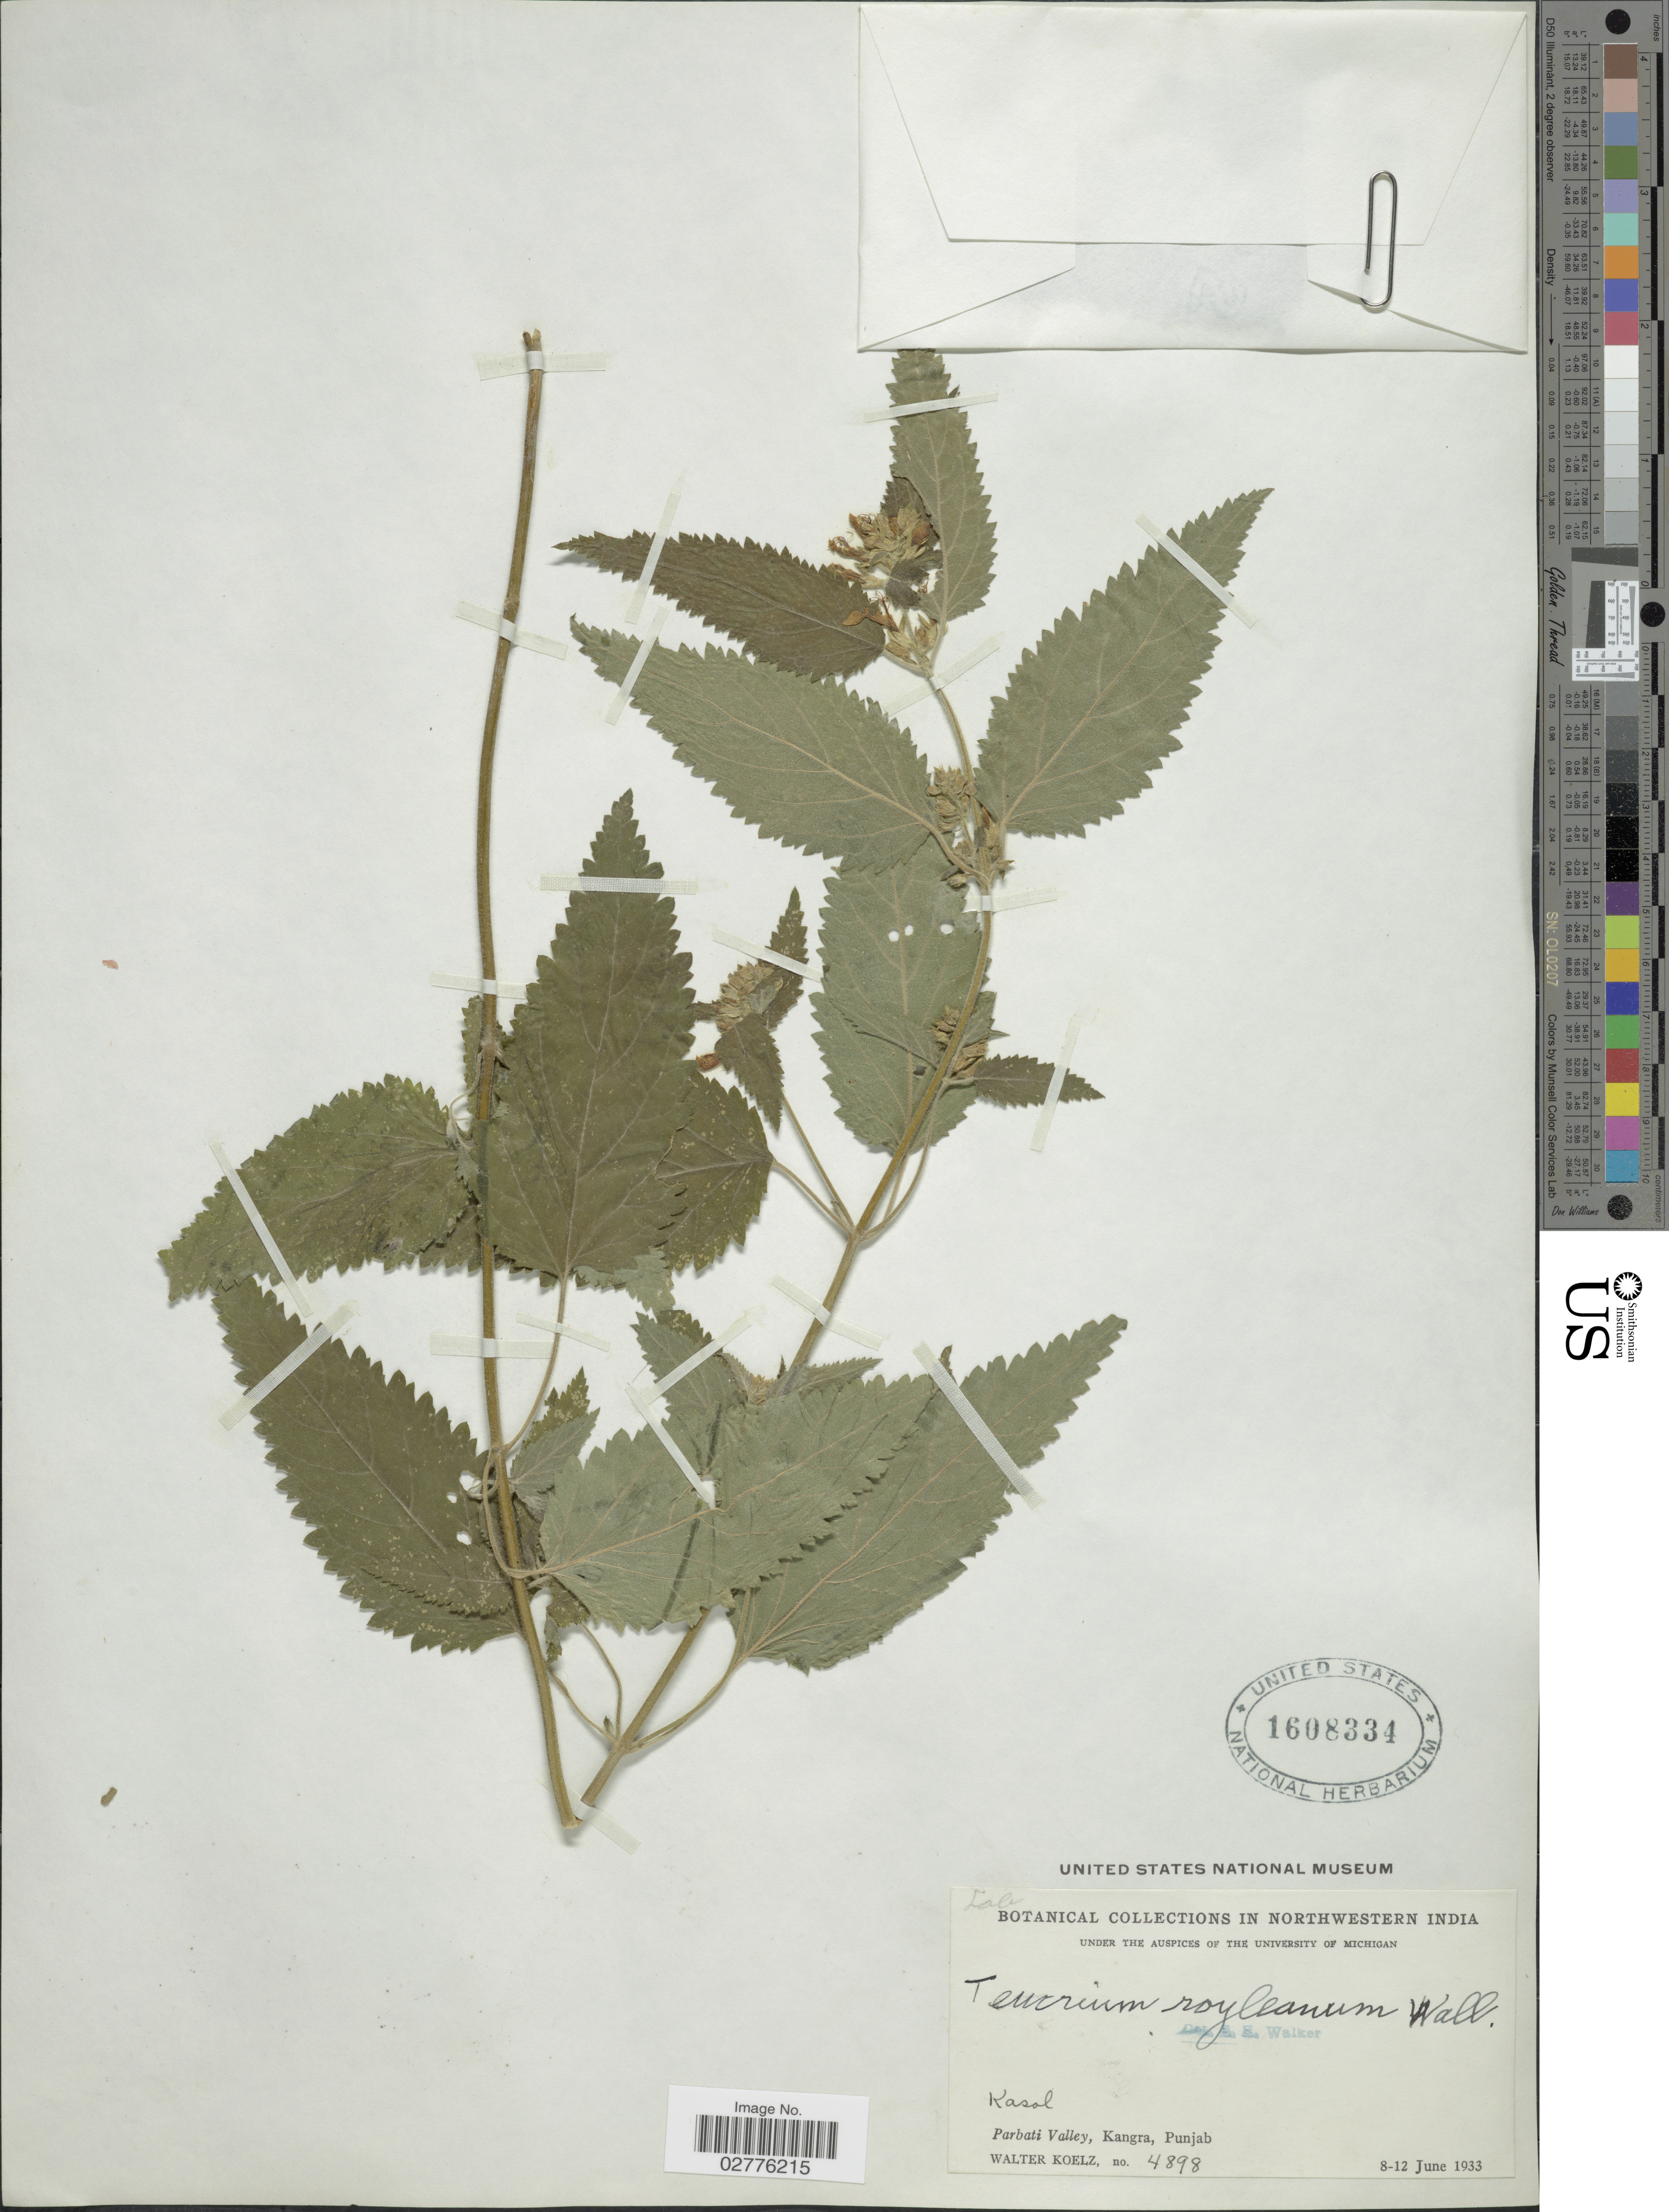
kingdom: Plantae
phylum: Tracheophyta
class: Magnoliopsida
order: Lamiales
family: Lamiaceae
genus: Teucrium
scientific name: Teucrium royleanum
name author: Wall. ex Benth.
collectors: W. N. Koelz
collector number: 4898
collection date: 1933-06-08/1933-06-12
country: India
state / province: Punjab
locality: Northwestern India, Kasol, Parbati Valley, Kangra.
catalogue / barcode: US 1608334